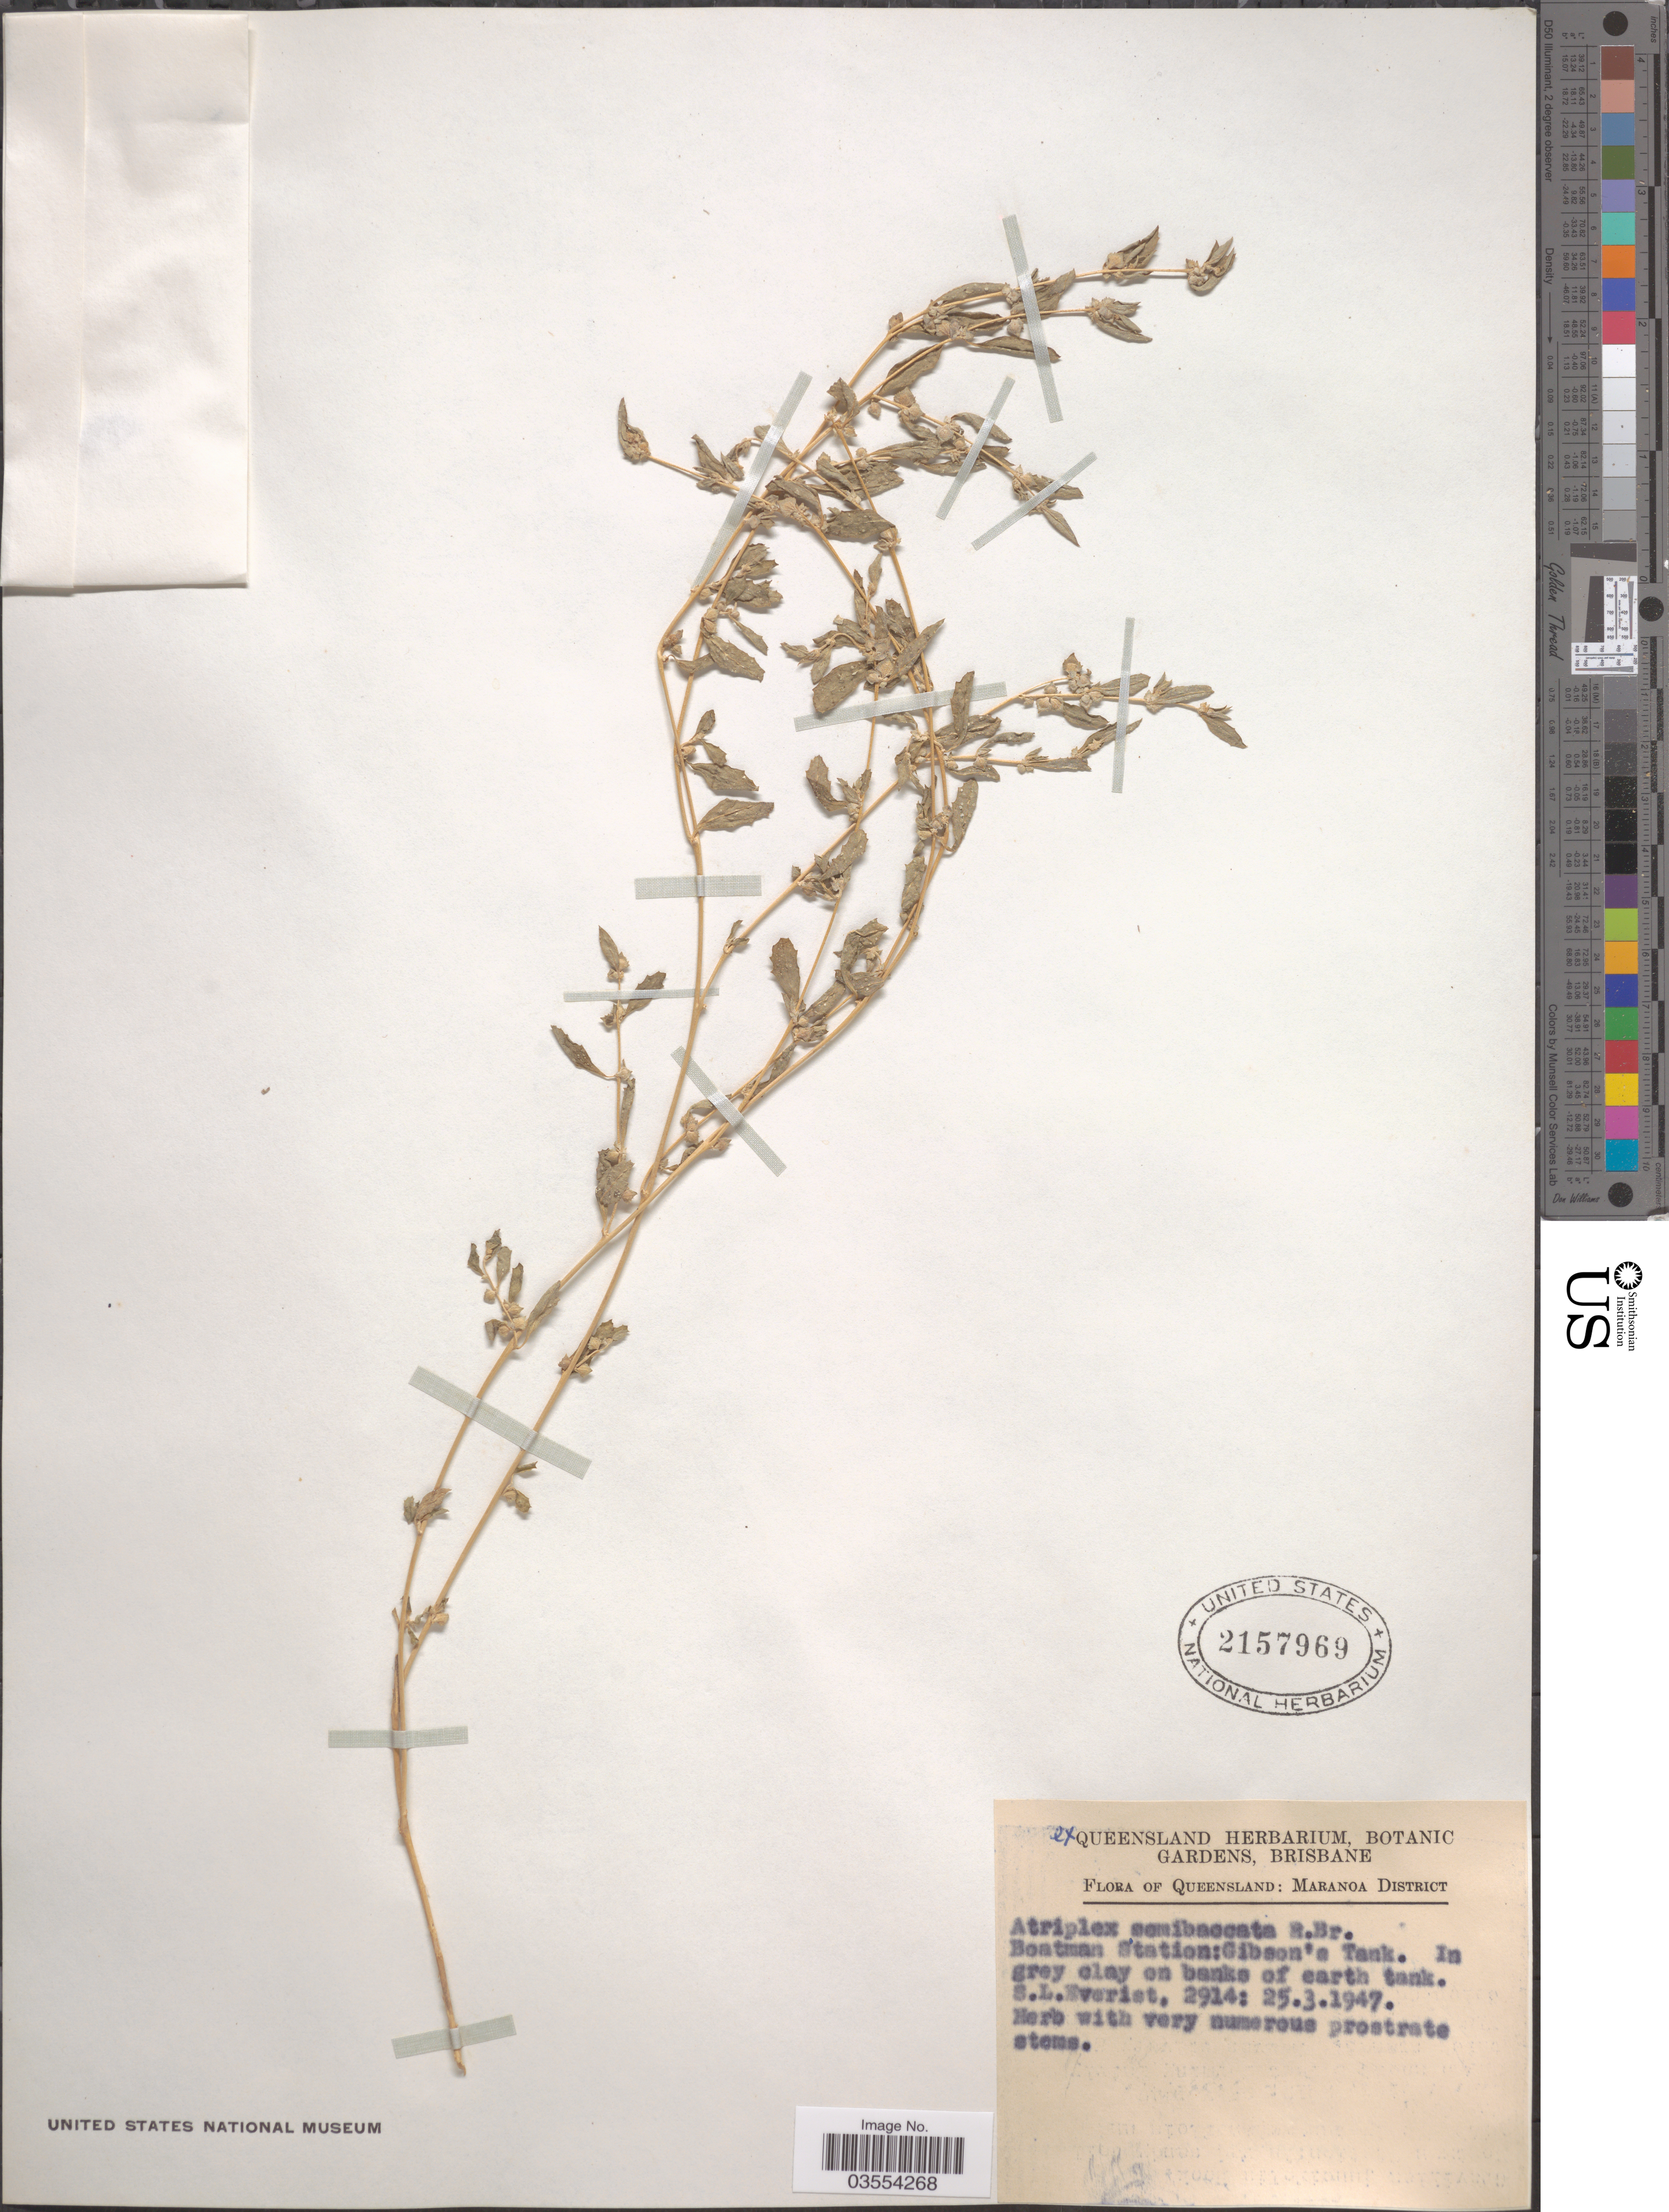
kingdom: Plantae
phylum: Tracheophyta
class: Magnoliopsida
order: Caryophyllales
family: Amaranthaceae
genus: Atriplex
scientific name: Atriplex semibaccata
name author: R. Br.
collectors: S. Everist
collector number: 2914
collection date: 1947-03-25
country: Australia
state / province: Queensland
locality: Maranoa District. Boatman Station: Gibson's Tank. In grey clay on banks of earth tank.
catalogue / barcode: US 2157969